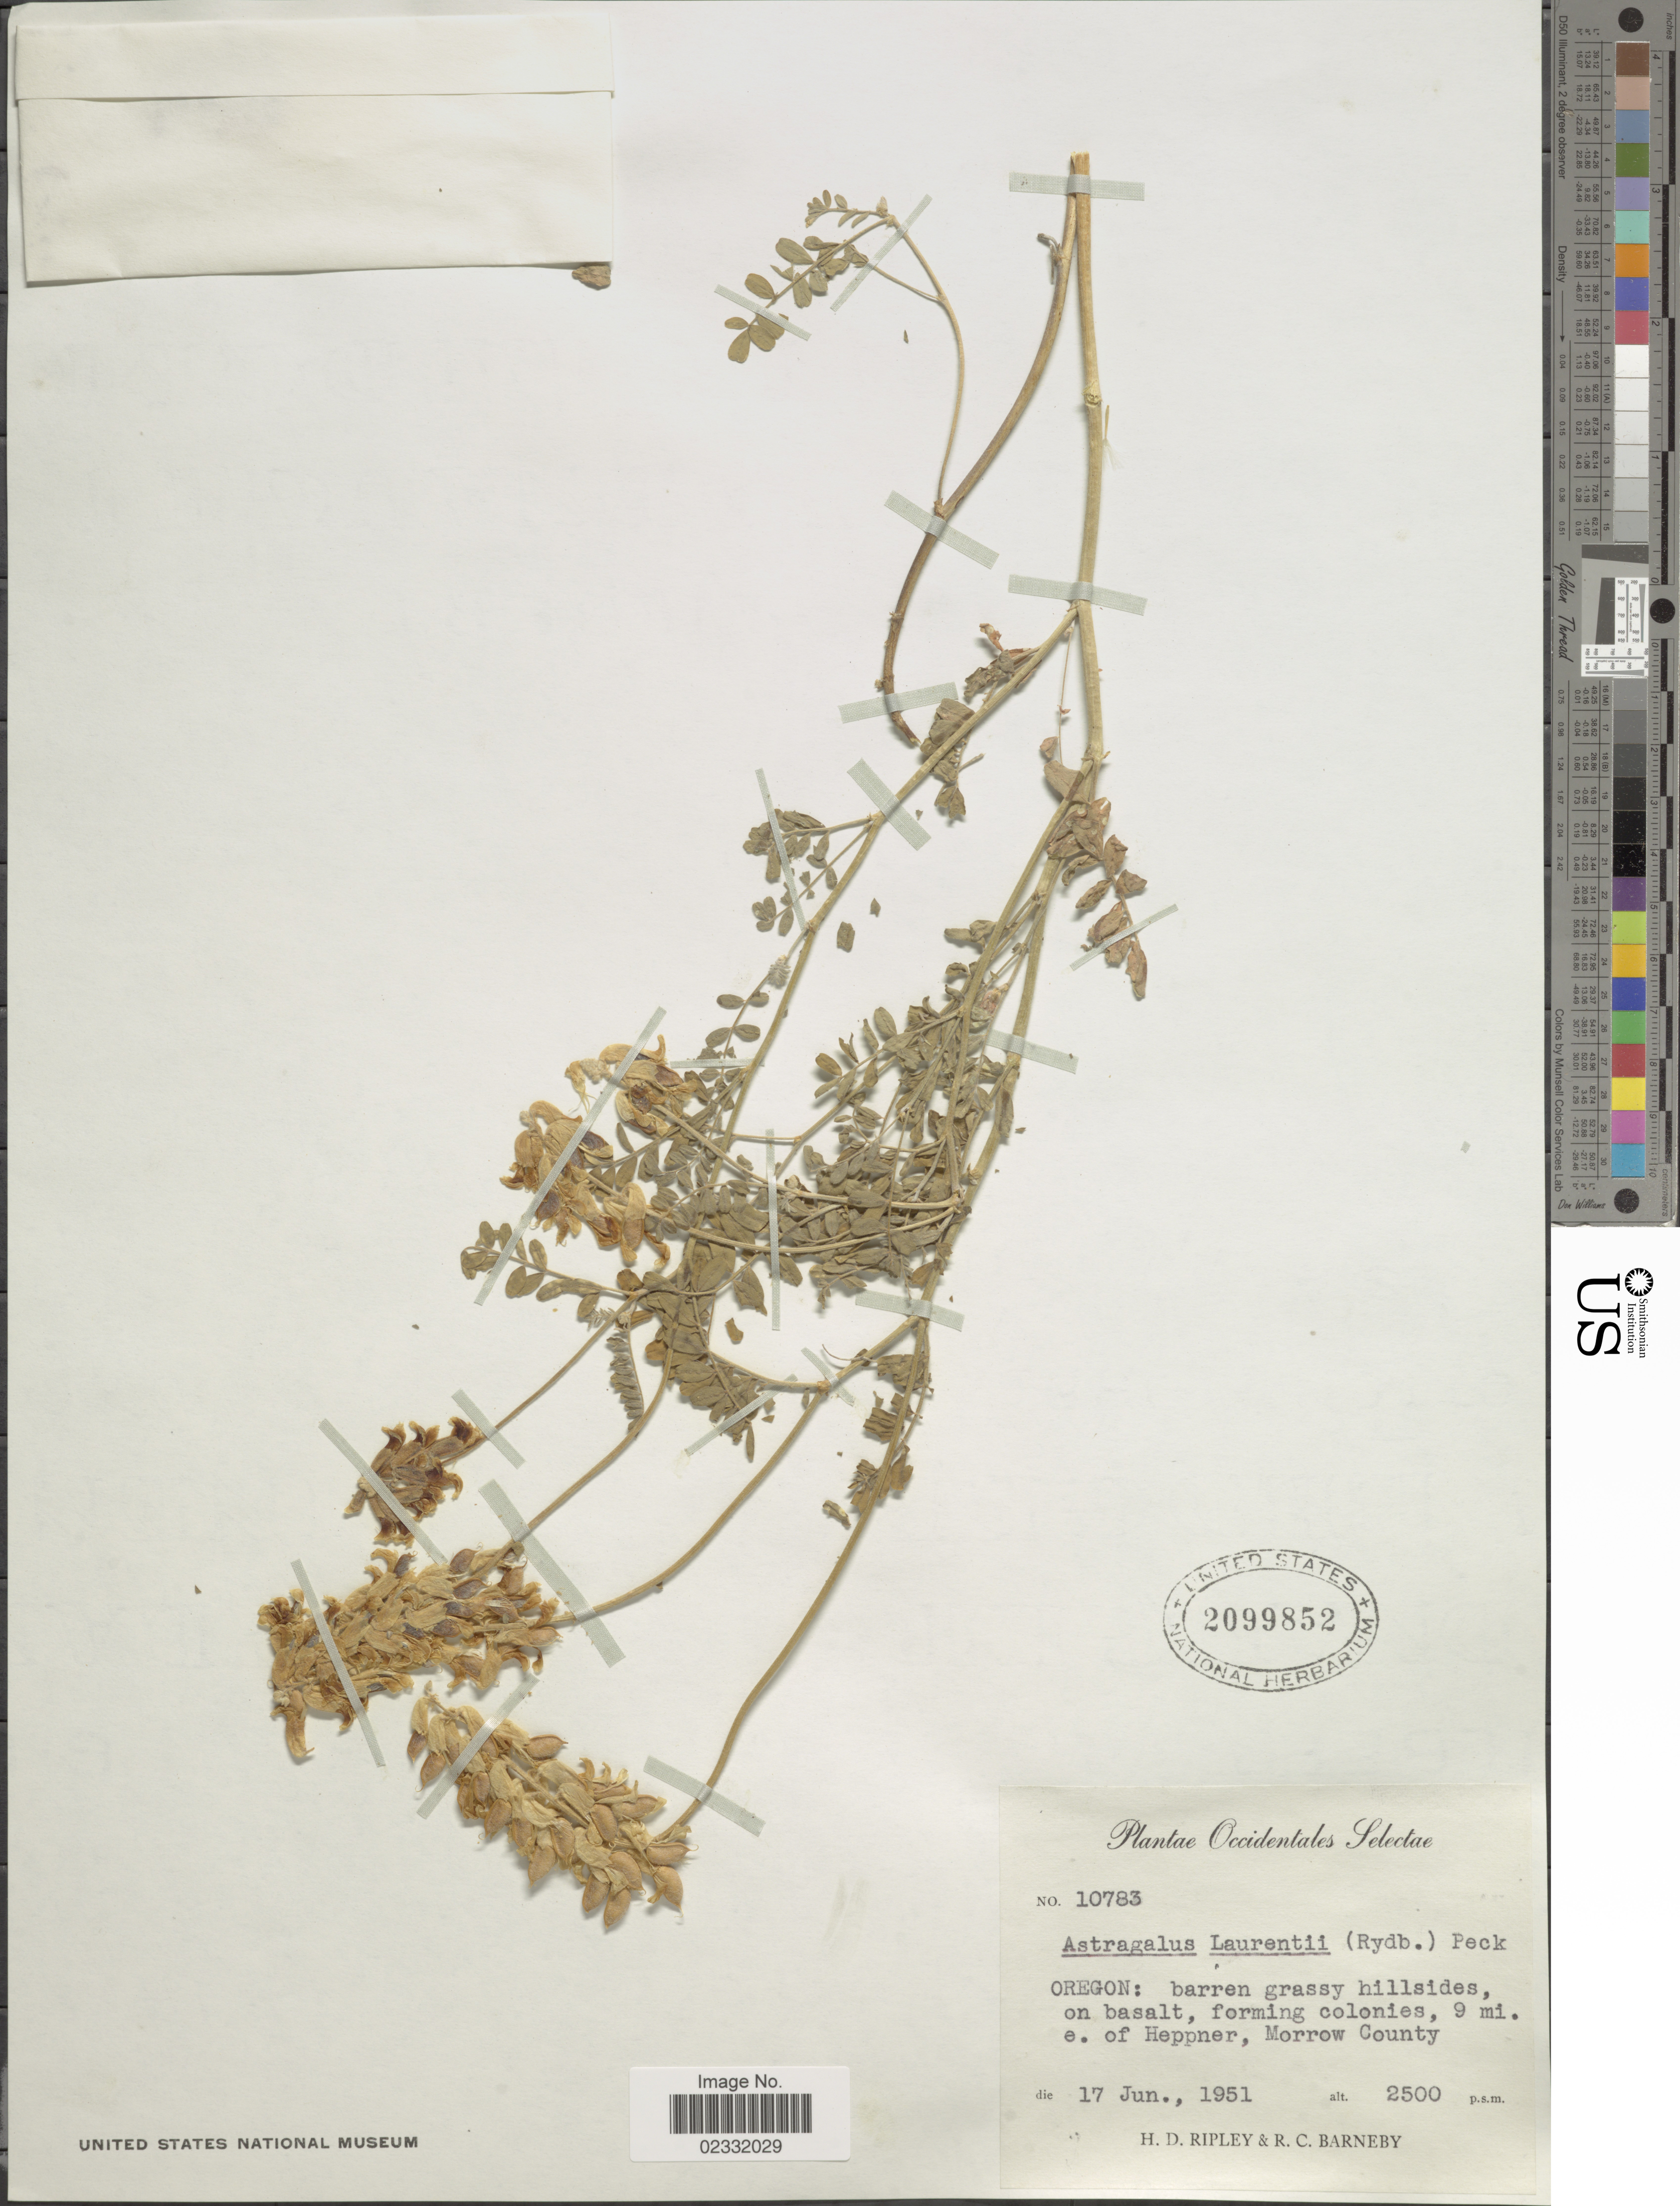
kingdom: Plantae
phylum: Tracheophyta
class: Magnoliopsida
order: Fabales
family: Fabaceae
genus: Astragalus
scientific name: Astragalus laurentii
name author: (Rydb.) M. Peck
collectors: H. Ripley & R. C. Barneby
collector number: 10783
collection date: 1951-06-17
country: United States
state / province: Oregon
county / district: Morrow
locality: Barren grassy hillsides, on basalt, forming colonies, 9 mi. e. of Heppner, Morrow County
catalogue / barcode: US 2099852